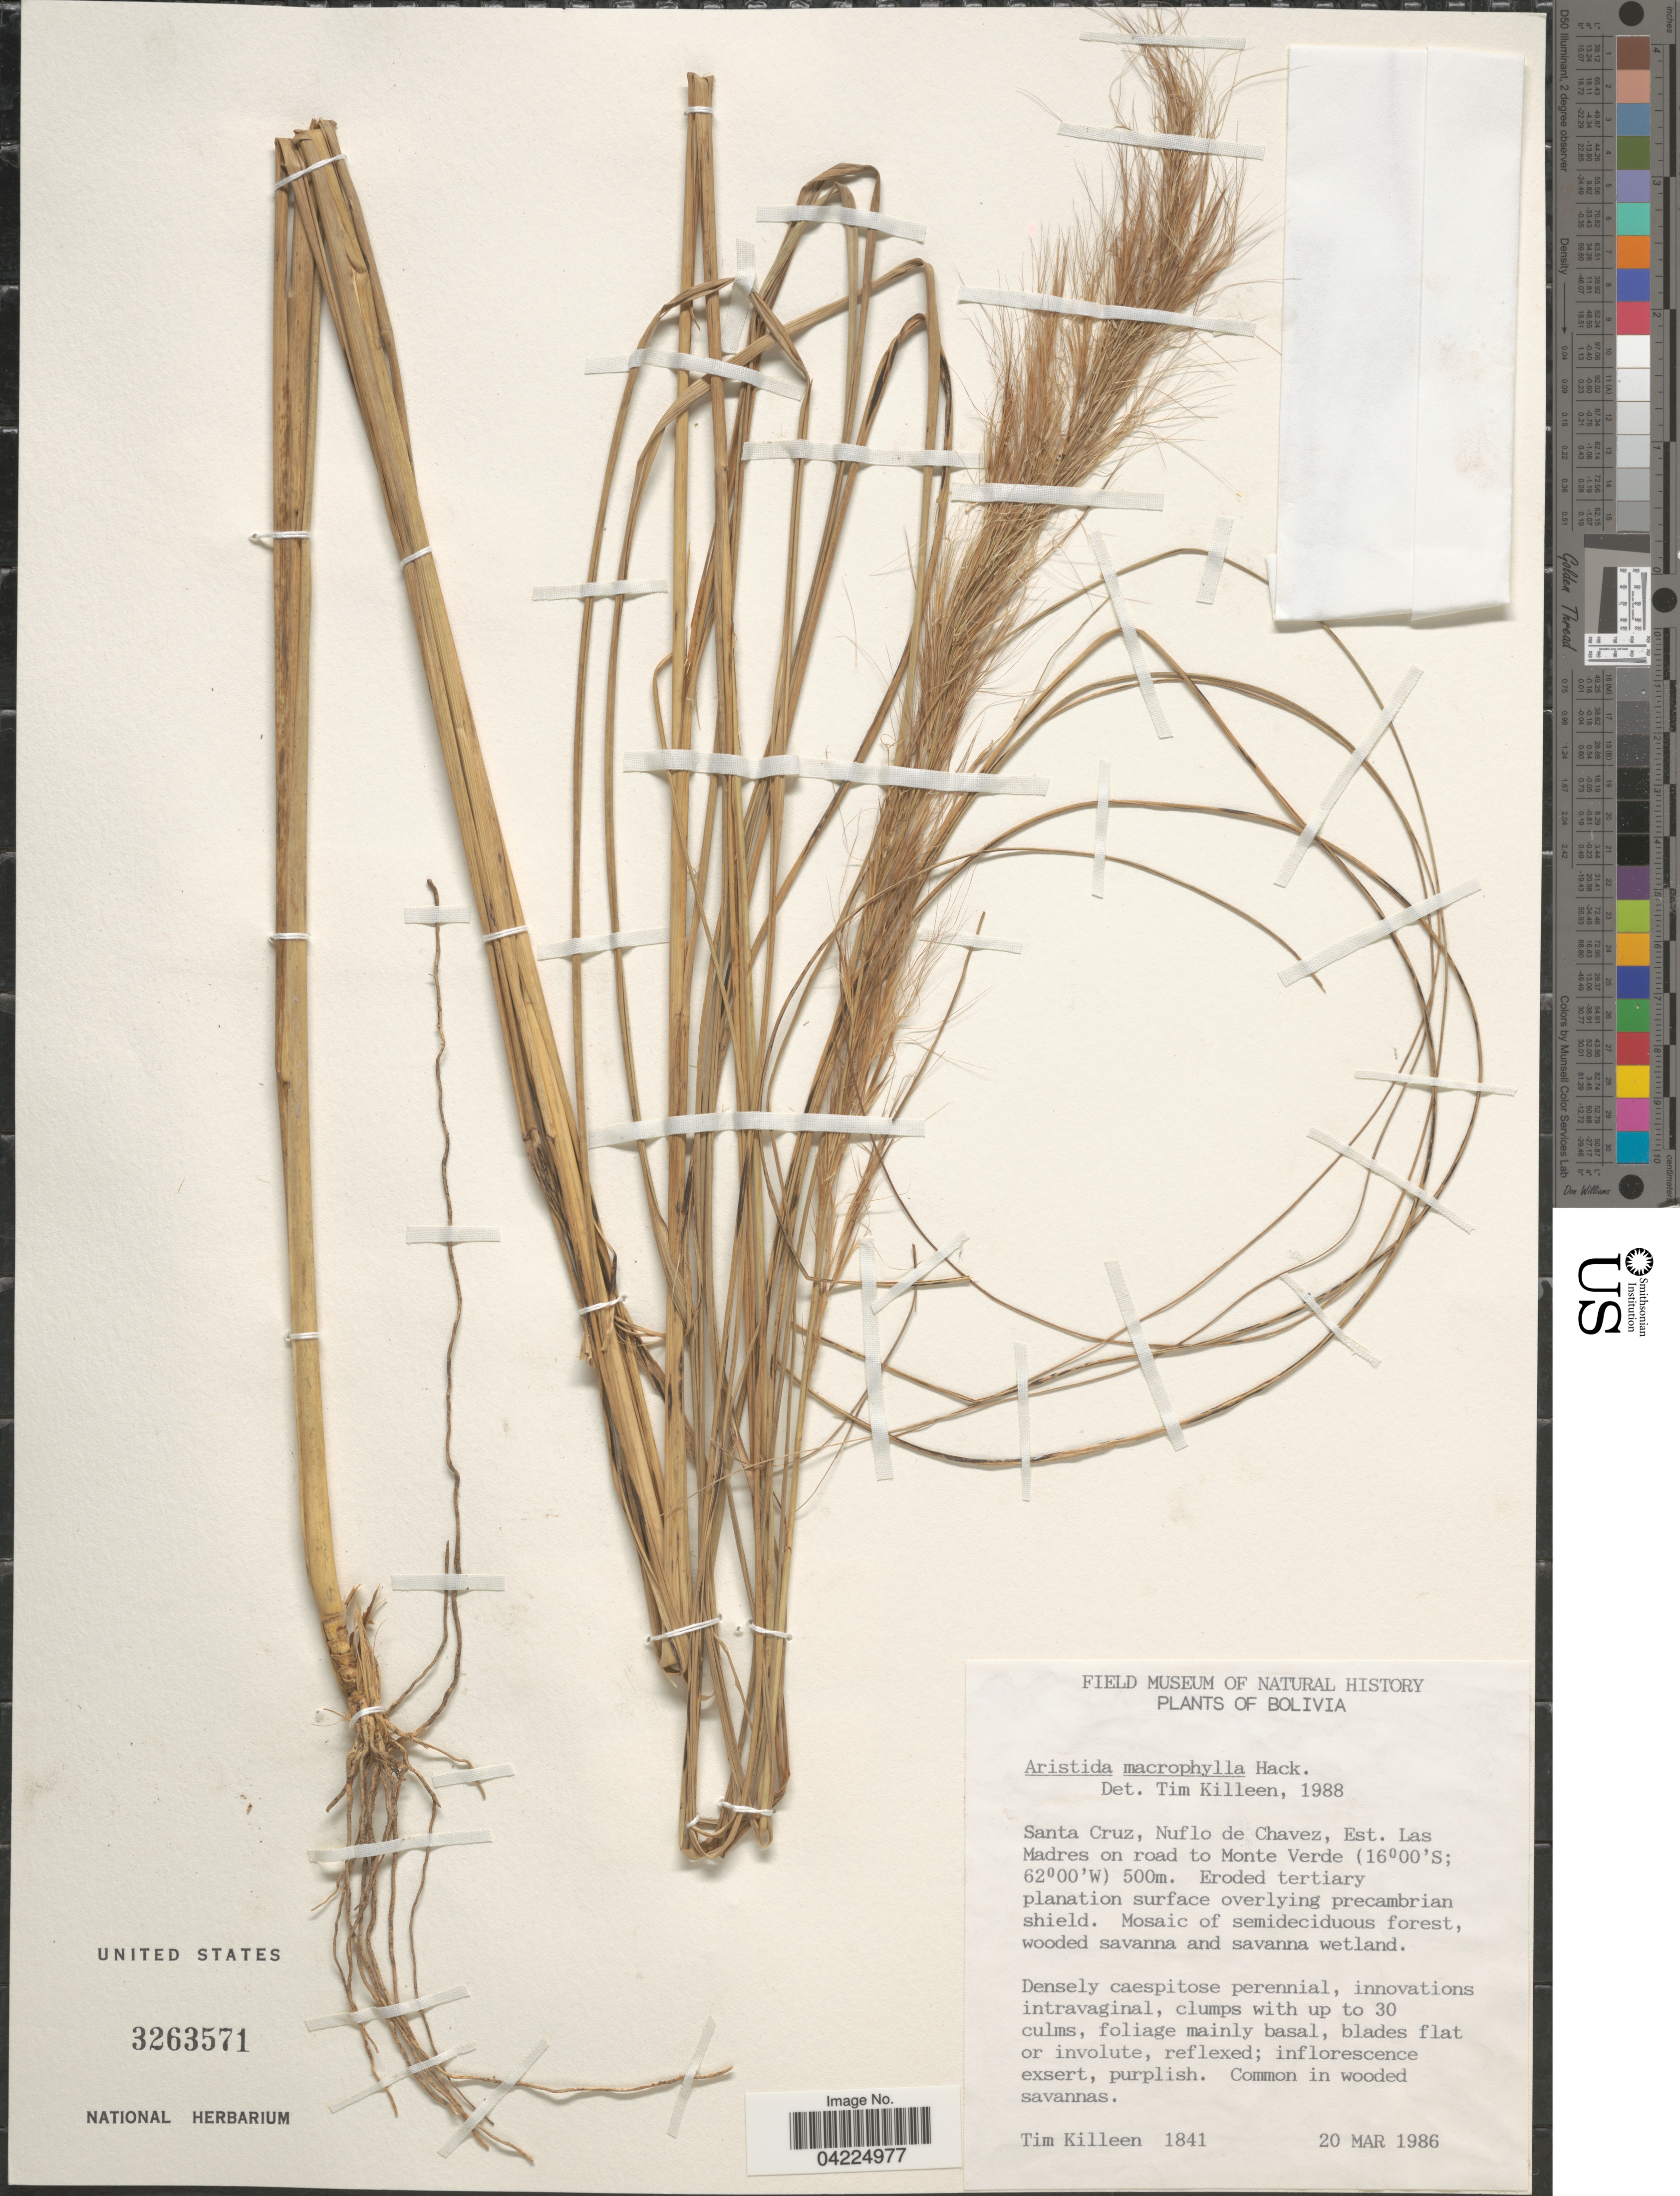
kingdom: Plantae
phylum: Tracheophyta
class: Liliopsida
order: Poales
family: Poaceae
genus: Aristida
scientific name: Aristida macrophylla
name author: Hack.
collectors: T. J. Killeen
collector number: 1841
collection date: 1986-03-20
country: Bolivia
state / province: Santa Cruz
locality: Nuflo de Chavez, Est. Las Madres on road to Monte Verde. Eroded tertiary planation surface overlying precambrian shield.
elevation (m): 500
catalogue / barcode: US 3263571